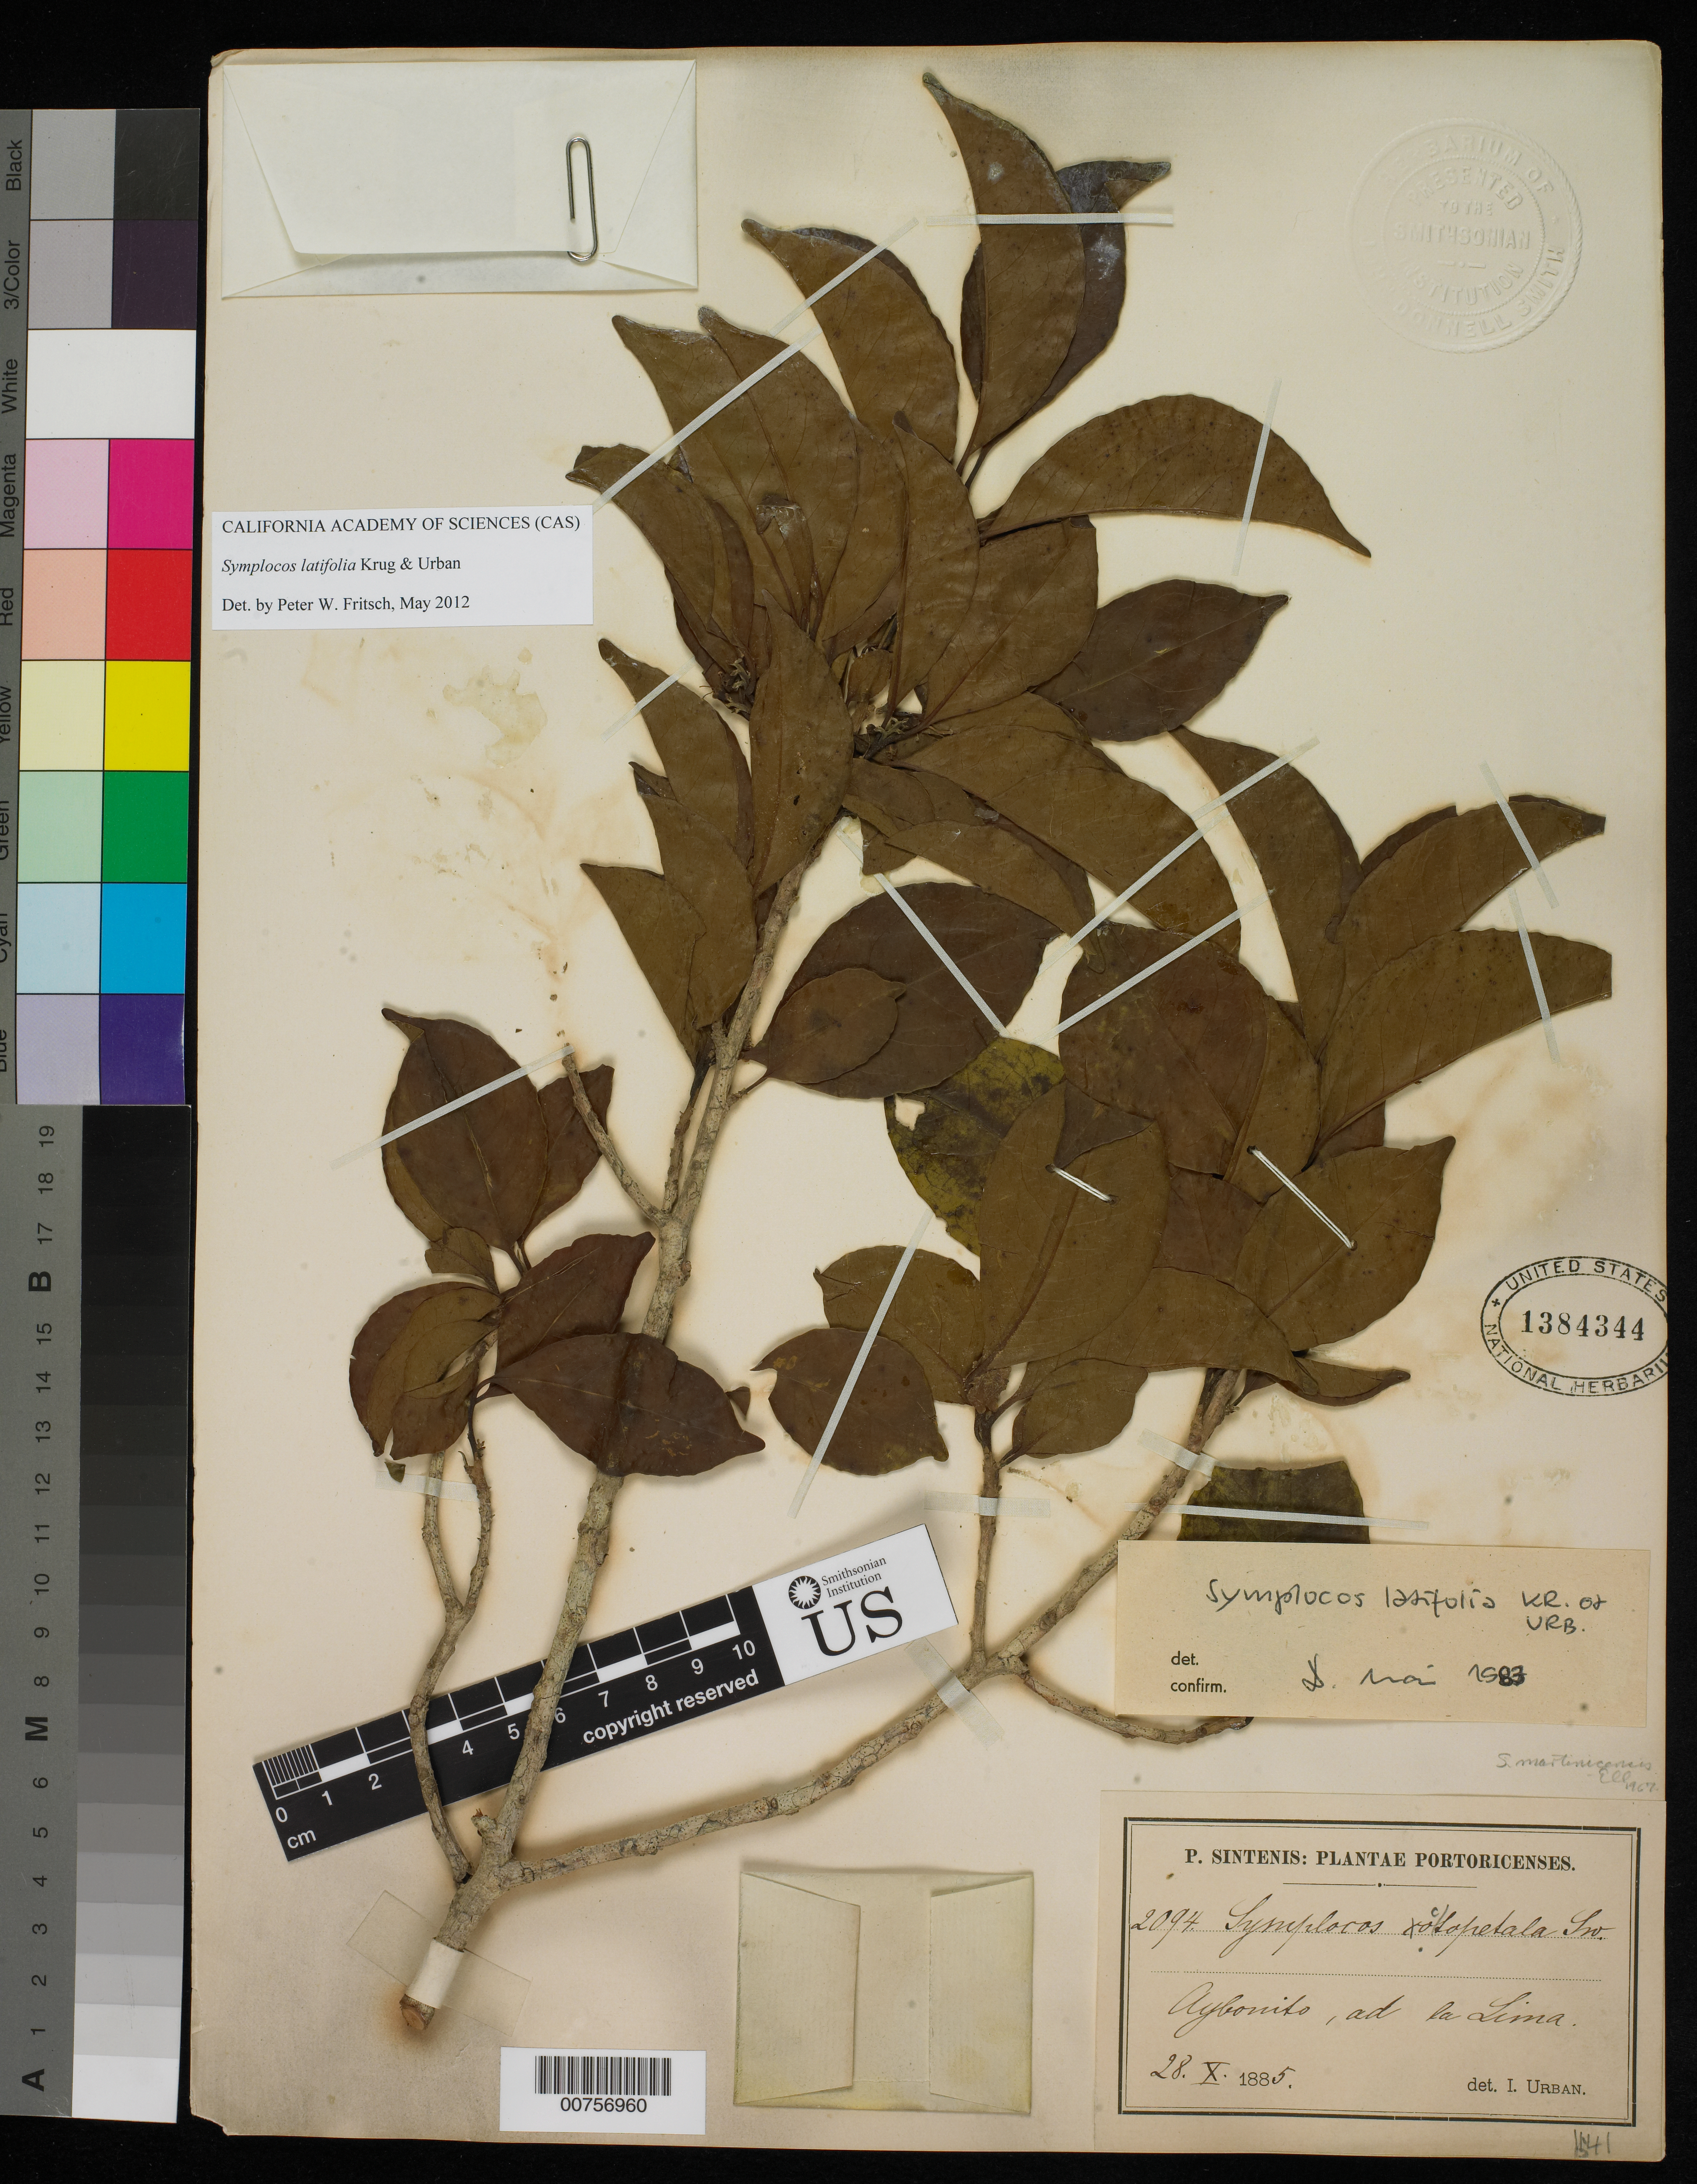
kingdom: Plantae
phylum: Tracheophyta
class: Magnoliopsida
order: Ericales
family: Symplocaceae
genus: Symplocos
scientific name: Symplocos latifolia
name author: Krug & Urb.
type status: Isosyntype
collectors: P. Sintenis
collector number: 2094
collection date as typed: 28 Oct 1885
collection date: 1885-10-28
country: Puerto Rico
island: Greater Antilles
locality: Aybonito, ad la Lima.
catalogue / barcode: US 1384344